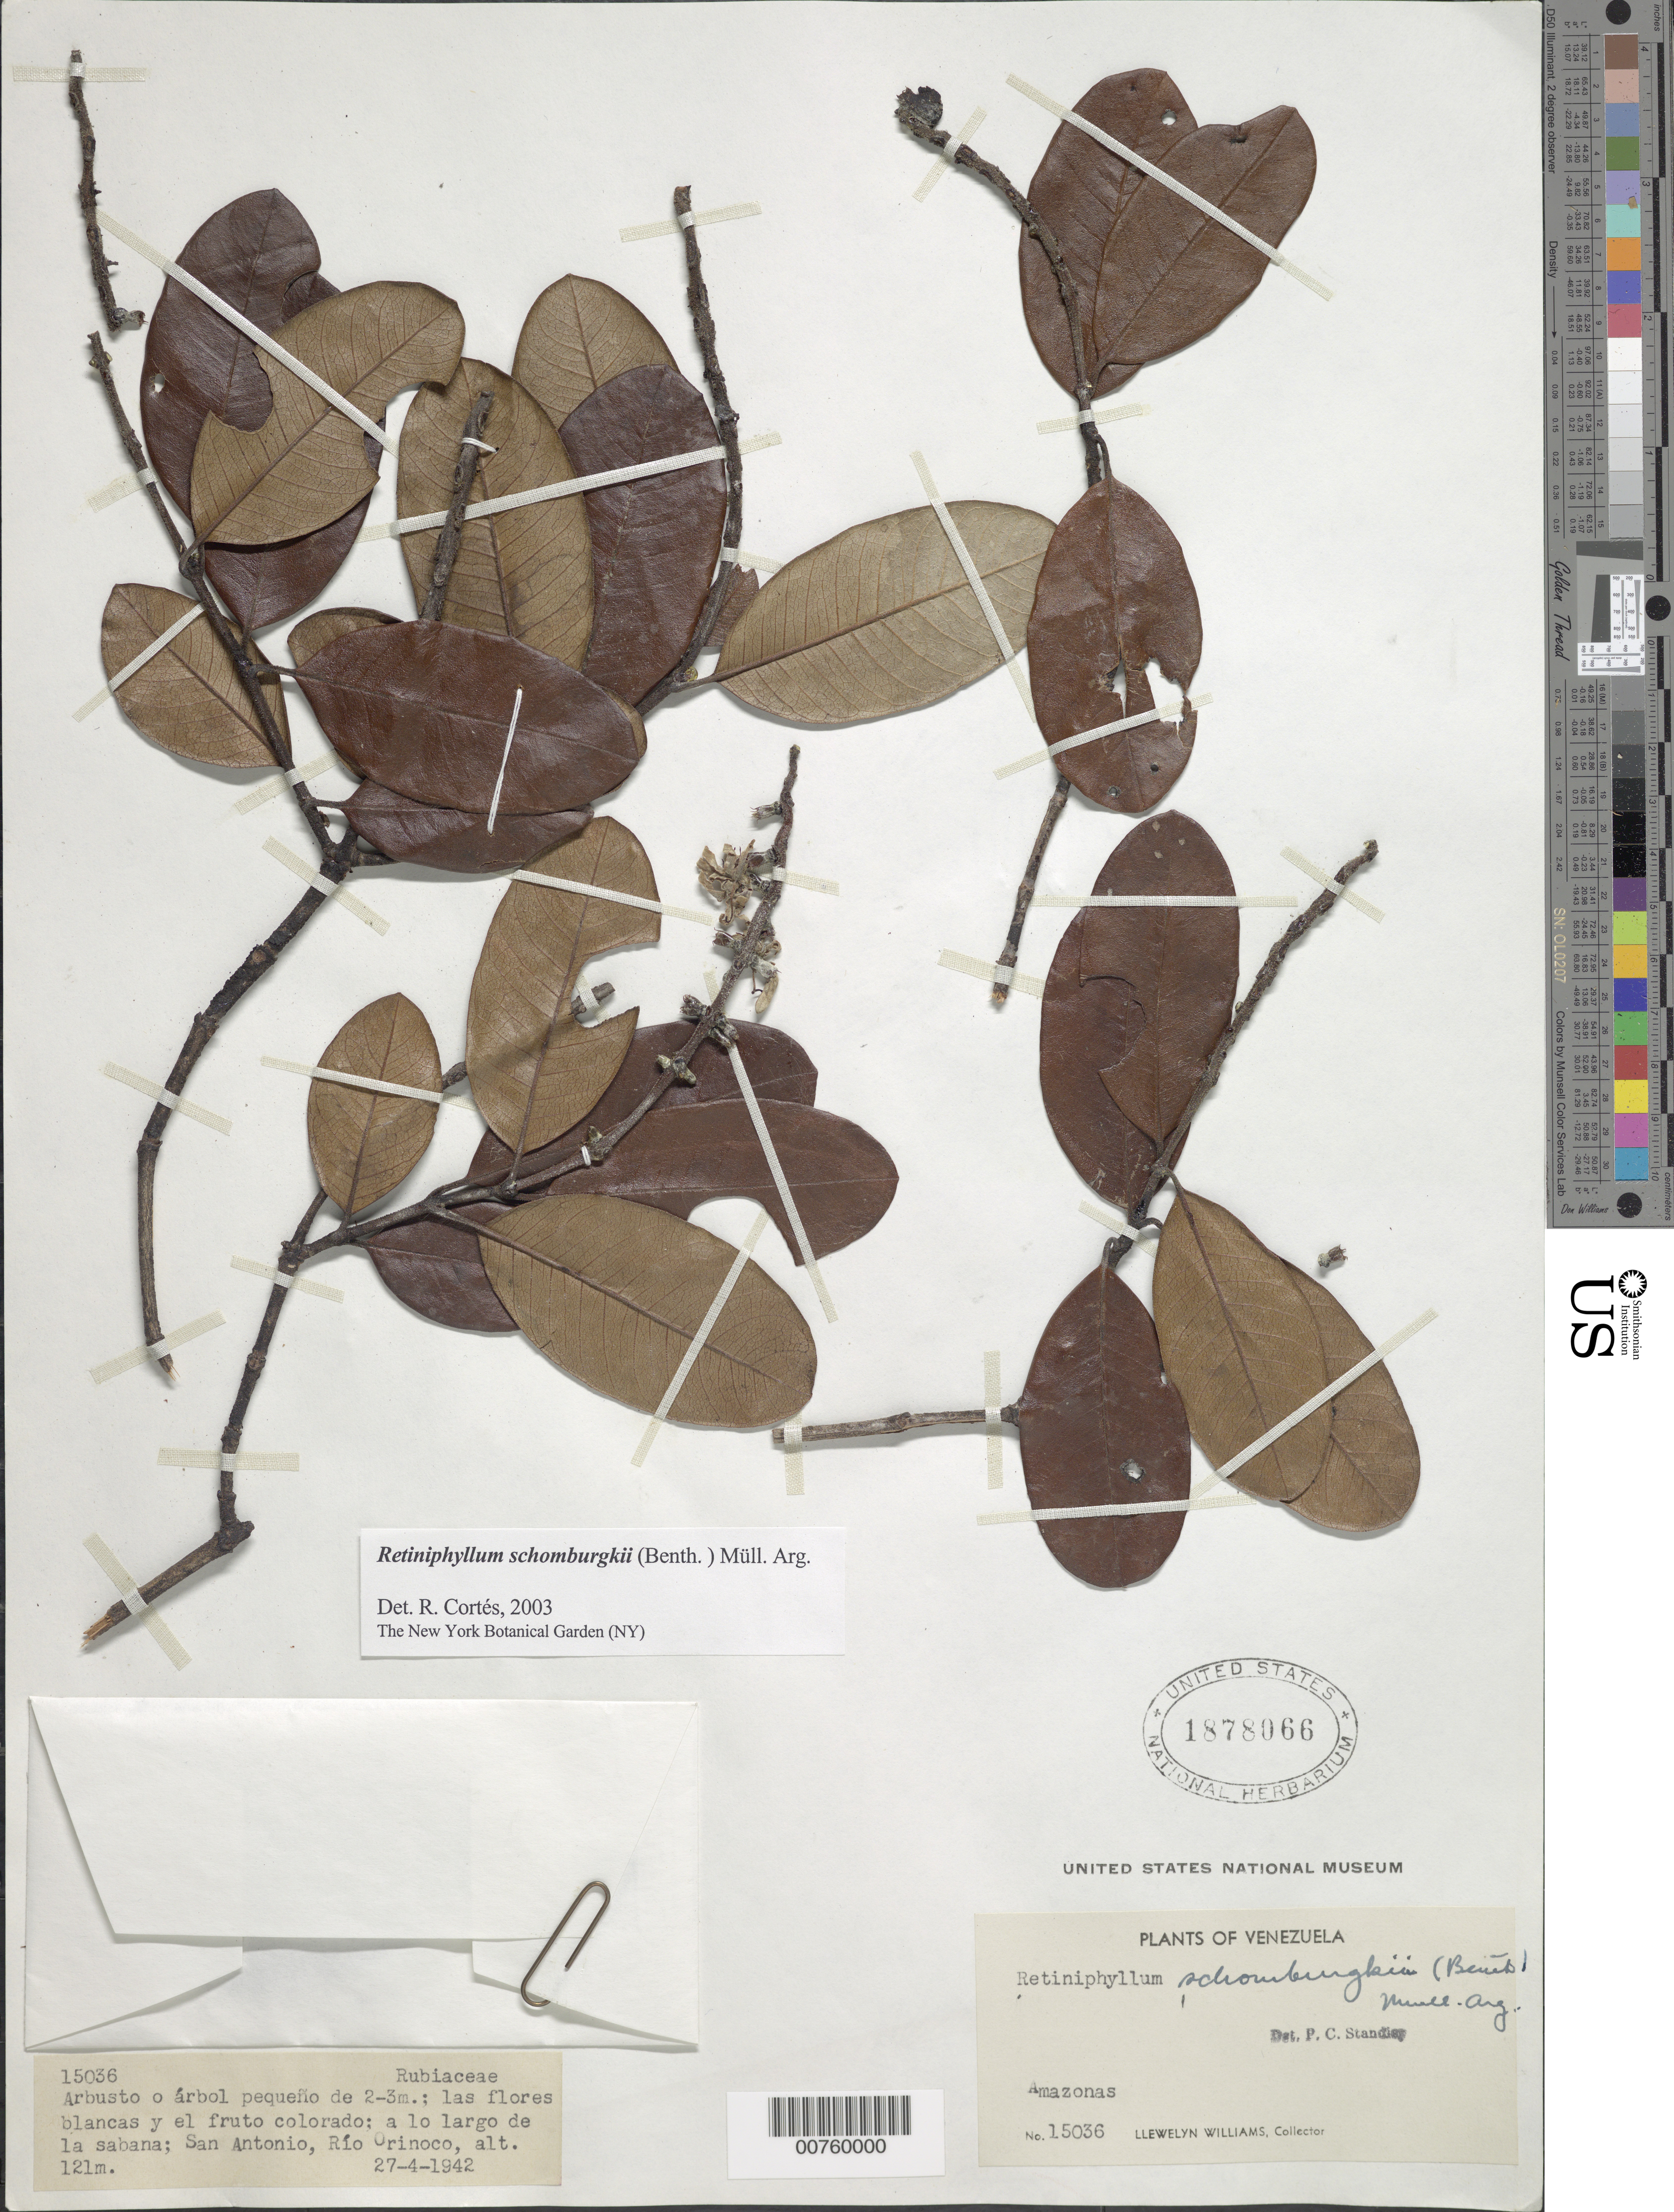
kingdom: Plantae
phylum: Tracheophyta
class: Magnoliopsida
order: Gentianales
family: Rubiaceae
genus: Retiniphyllum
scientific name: Retiniphyllum schomburgkii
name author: (Benth.) Müll. Arg.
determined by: Cortes R., G.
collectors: Ll. Williams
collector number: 15036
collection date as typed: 27-Apr-42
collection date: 1942-04-27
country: Venezuela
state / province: Amazonas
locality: San Antonio, Río Orinoco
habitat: A lo largo de la sabana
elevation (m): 125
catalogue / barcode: US 1878066